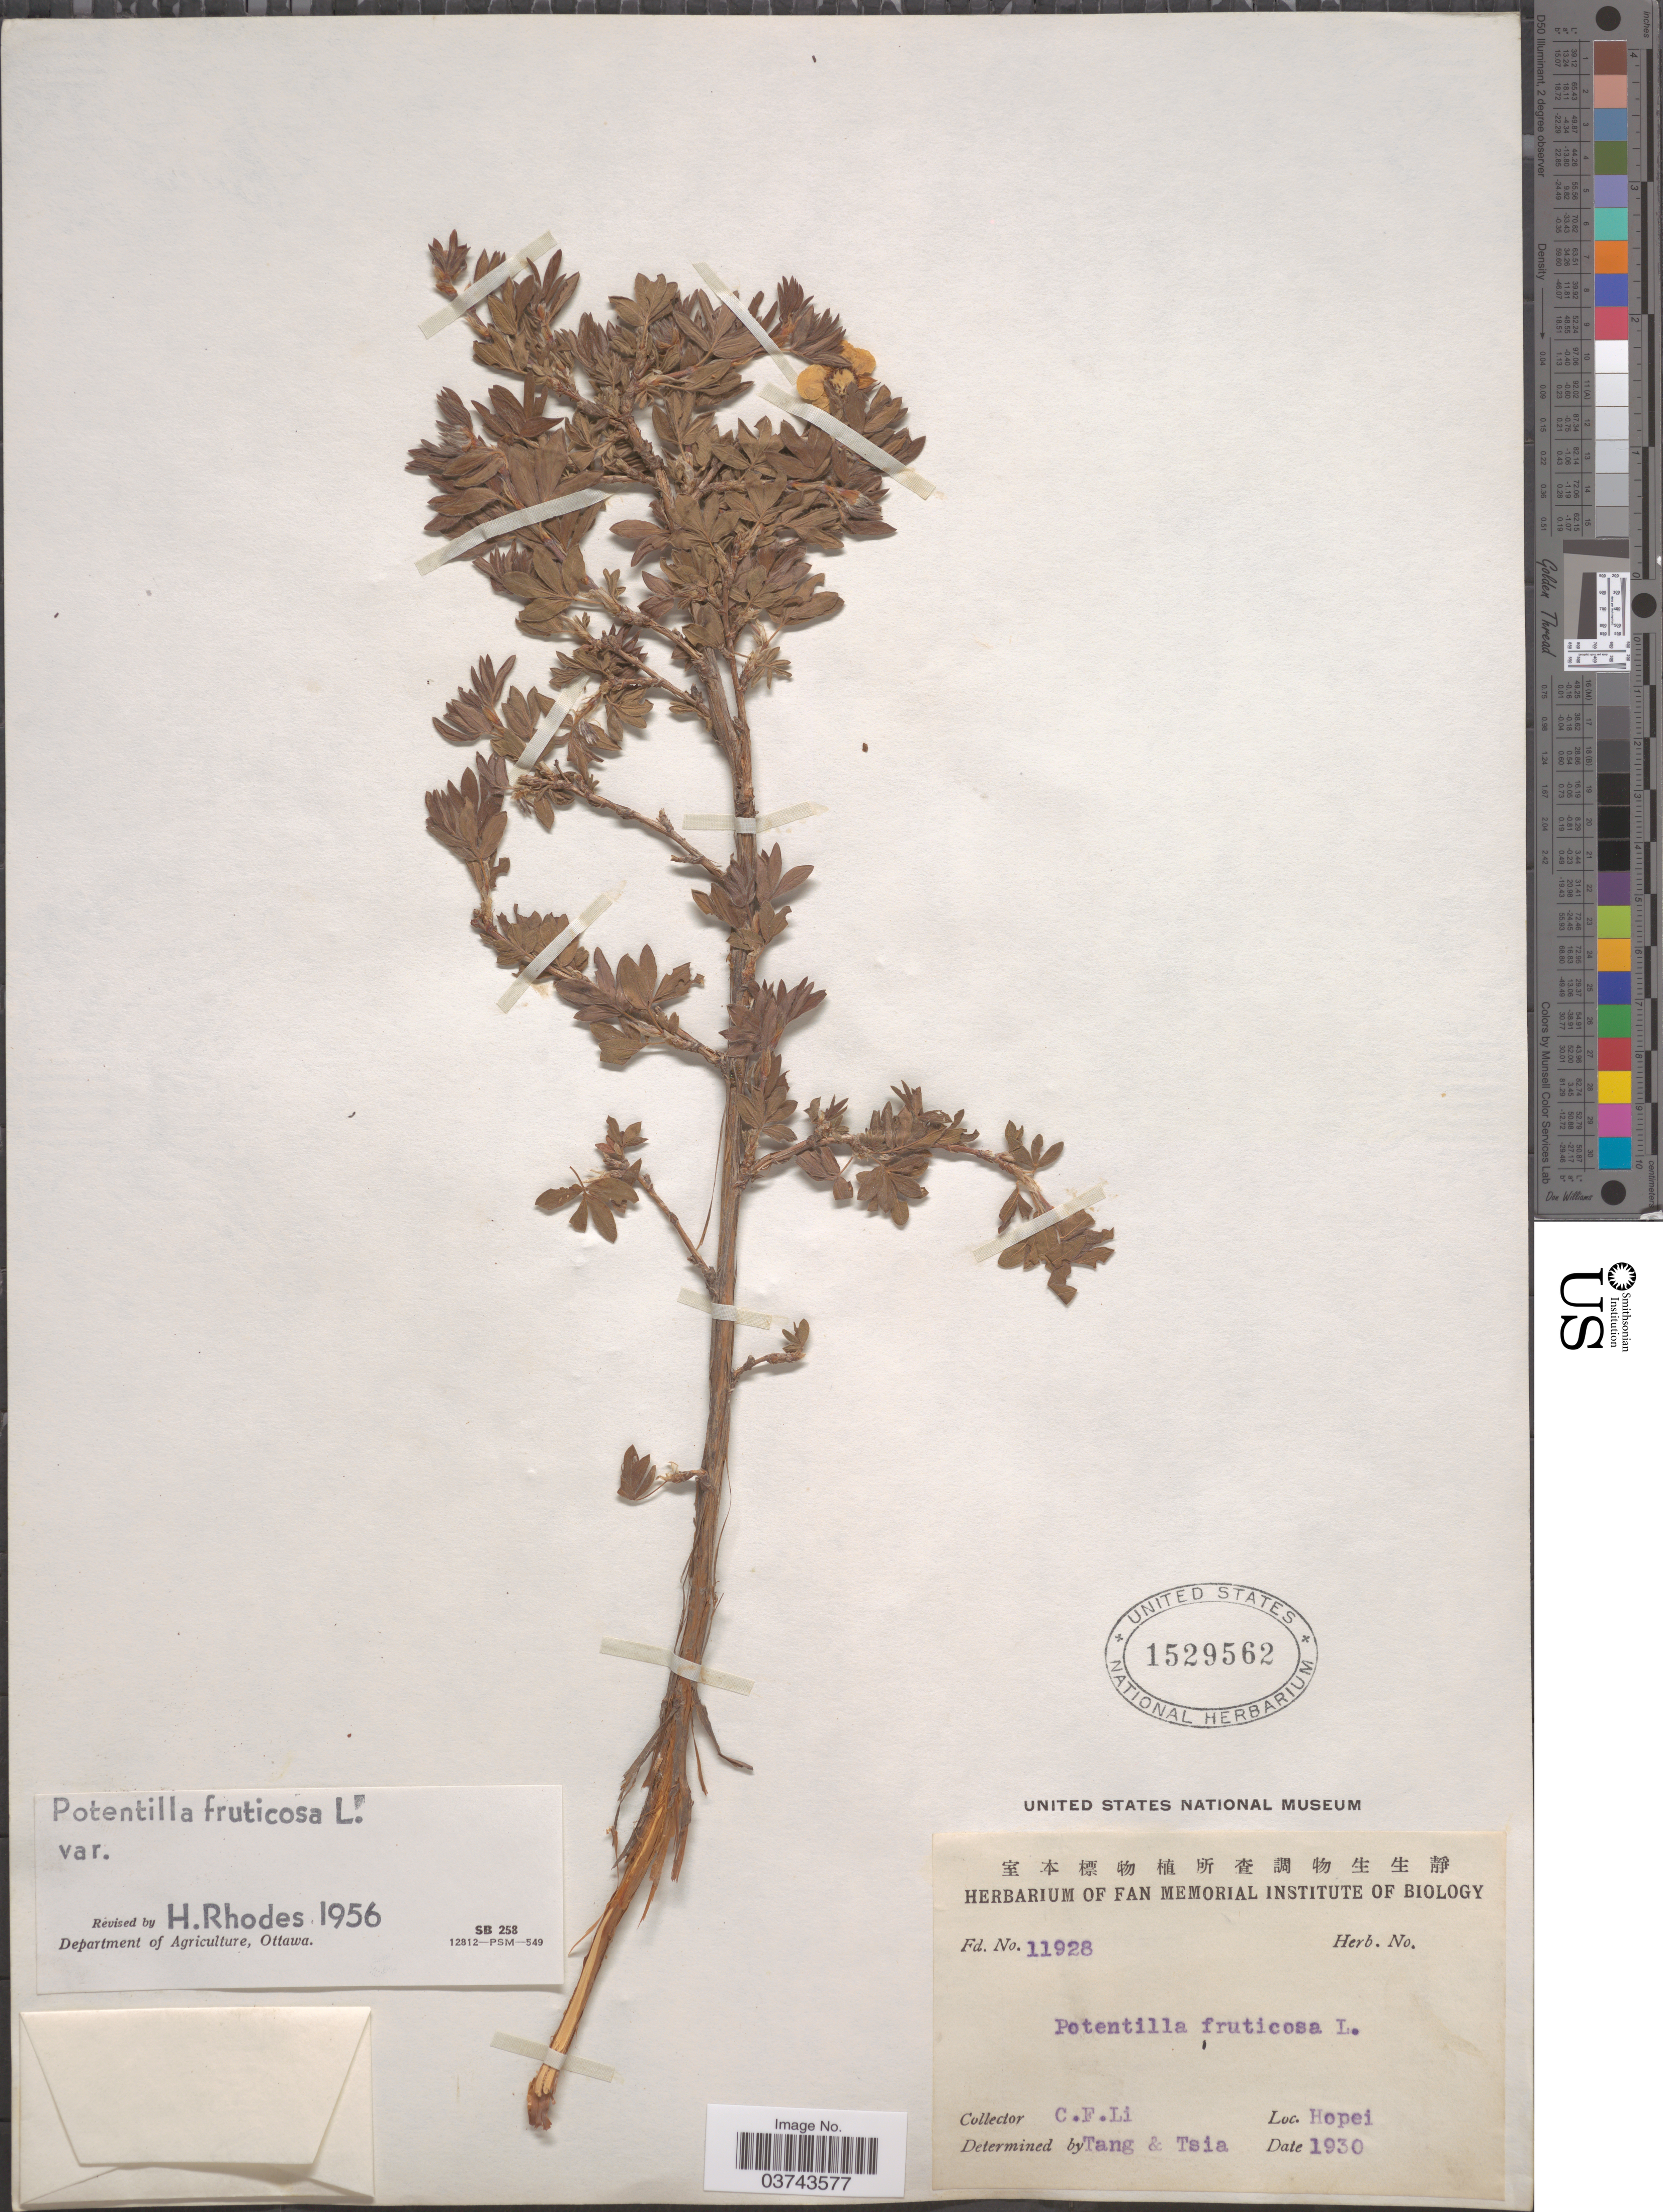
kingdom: Plantae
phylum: Tracheophyta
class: Magnoliopsida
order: Rosales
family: Rosaceae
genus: Dasiphora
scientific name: Dasiphora fruticosa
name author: (L.) Rydb.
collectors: C. F. Li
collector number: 11928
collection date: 1930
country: China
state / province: Hebei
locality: Hopei.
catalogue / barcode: US 1529562